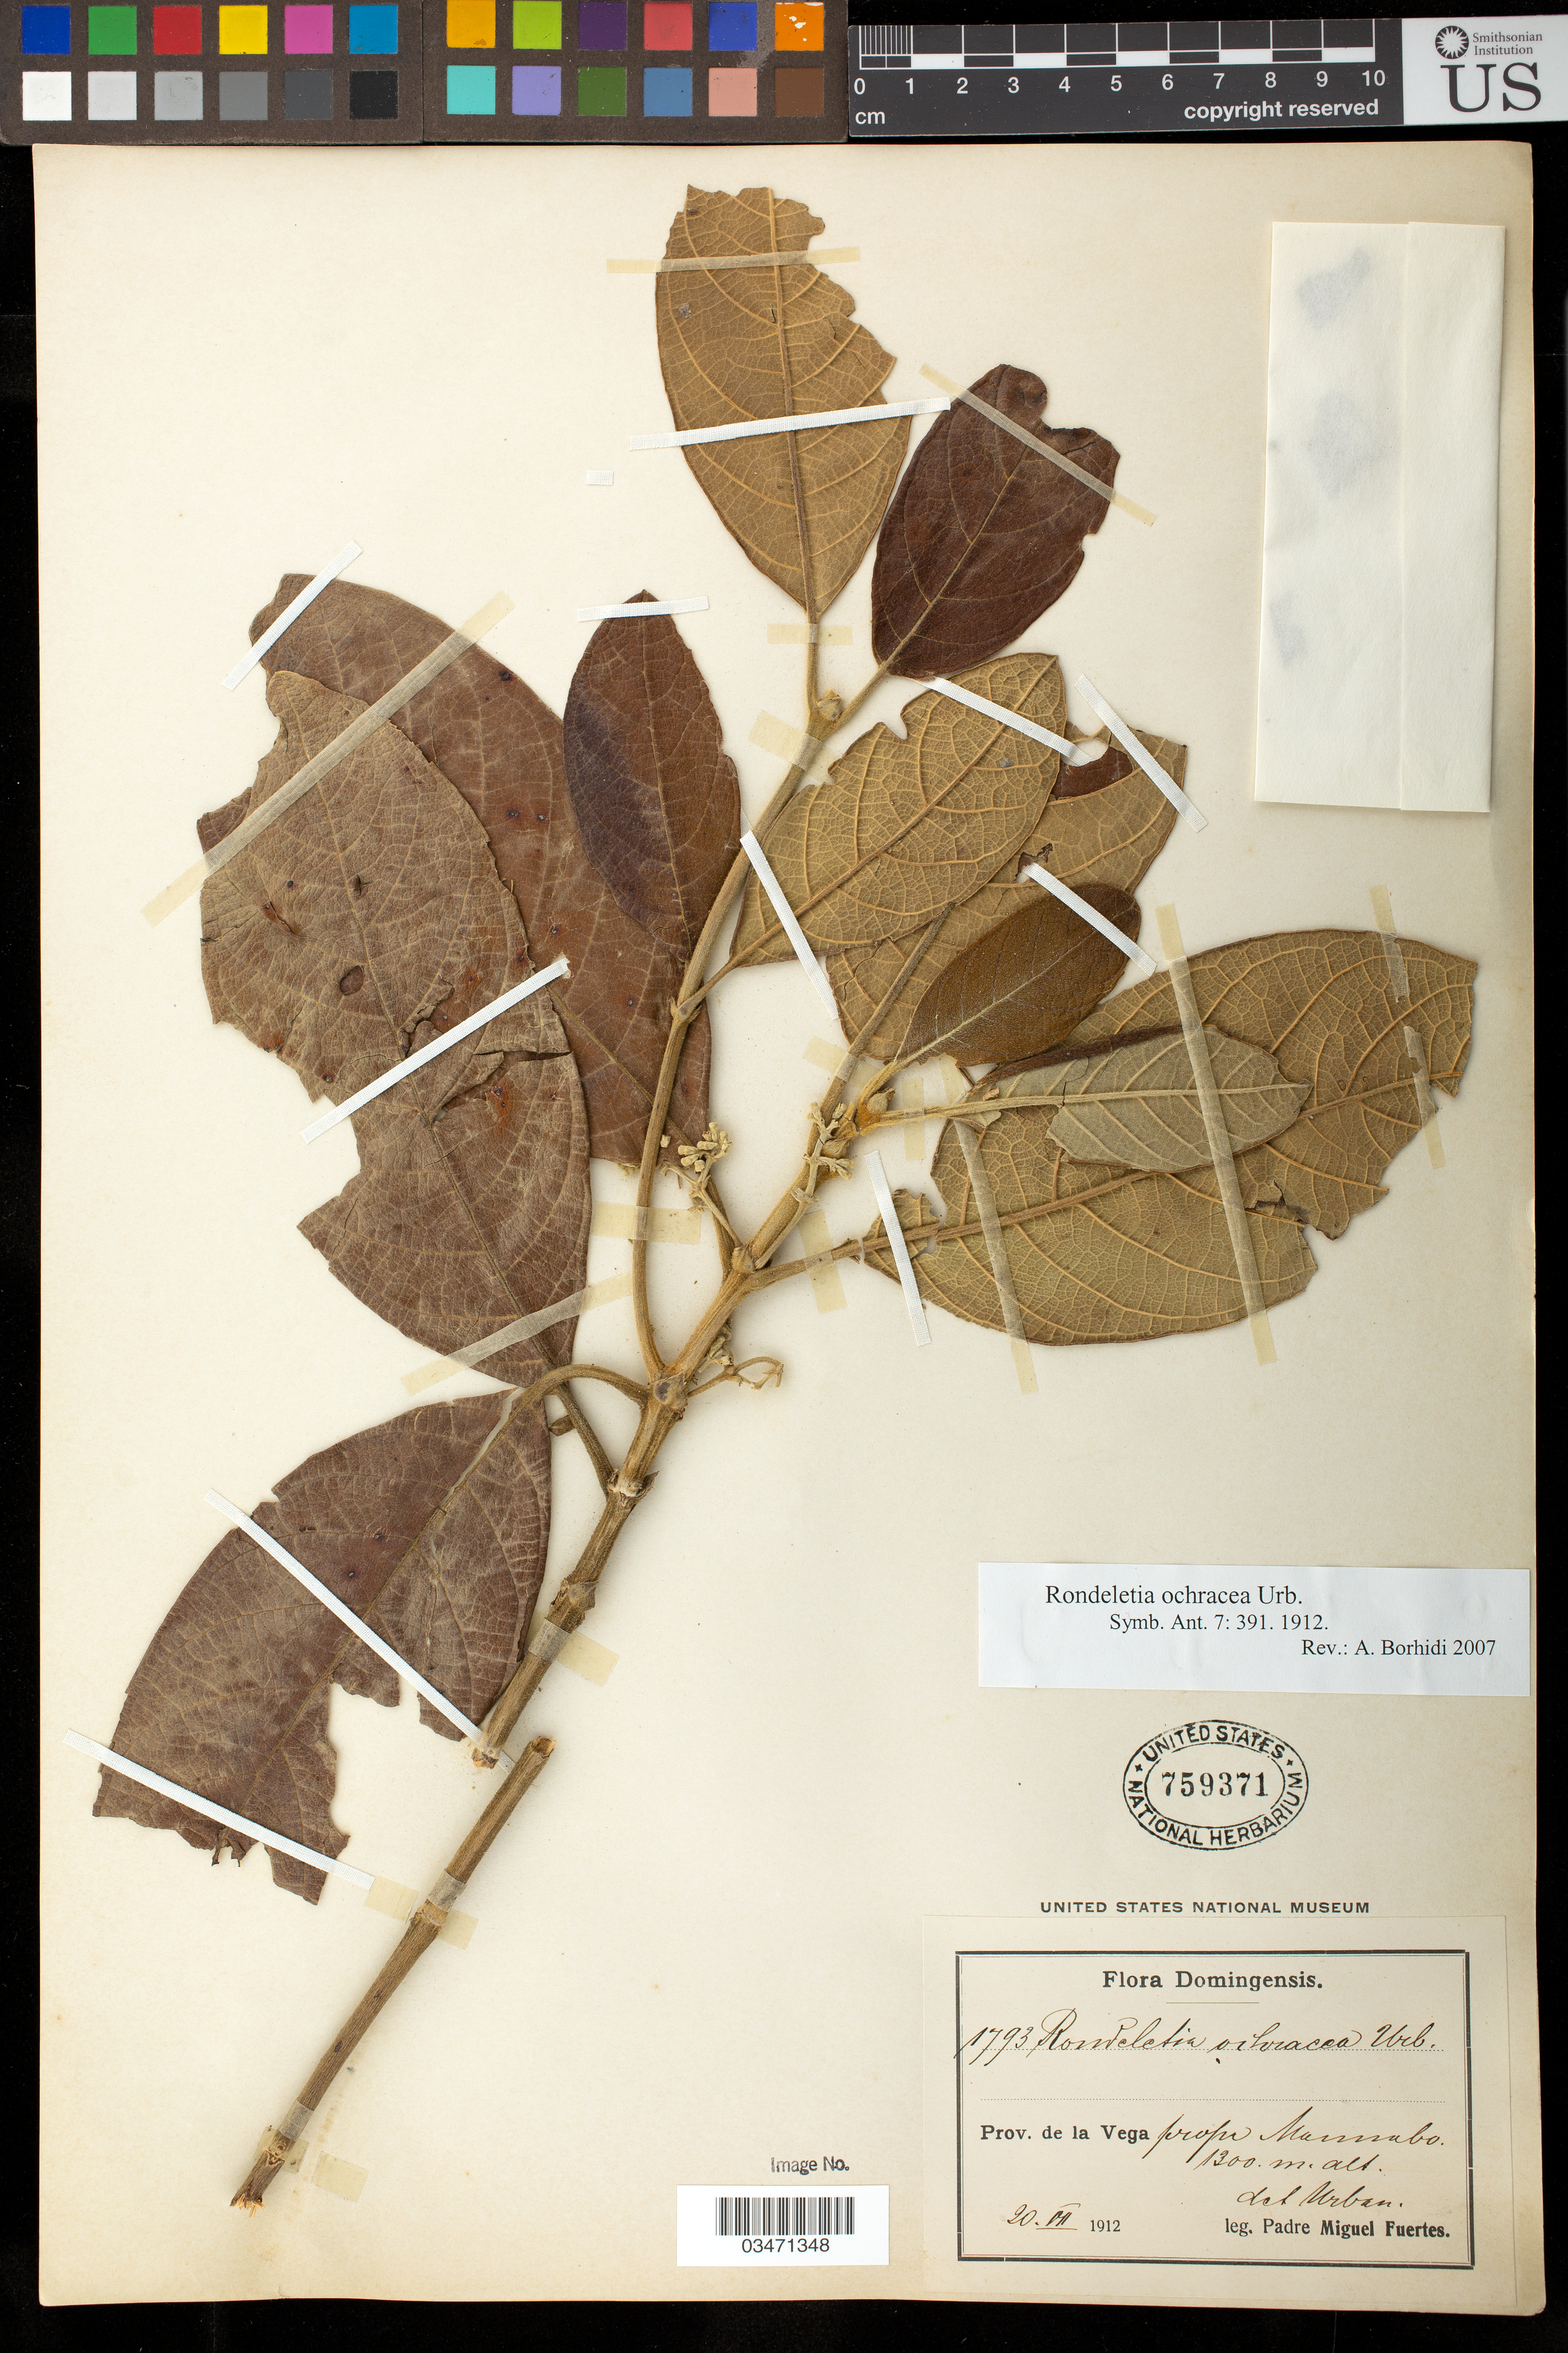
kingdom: Plantae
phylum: Tracheophyta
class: Magnoliopsida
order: Gentianales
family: Rubiaceae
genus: Rondeletia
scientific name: Rondeletia ochracea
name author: Urb.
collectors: M. D. Fuertes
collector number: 1793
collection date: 1912-07-20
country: Dominican Republic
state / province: La Vega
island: Hispaniola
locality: Prope Manabao.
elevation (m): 1200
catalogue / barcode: US 759371